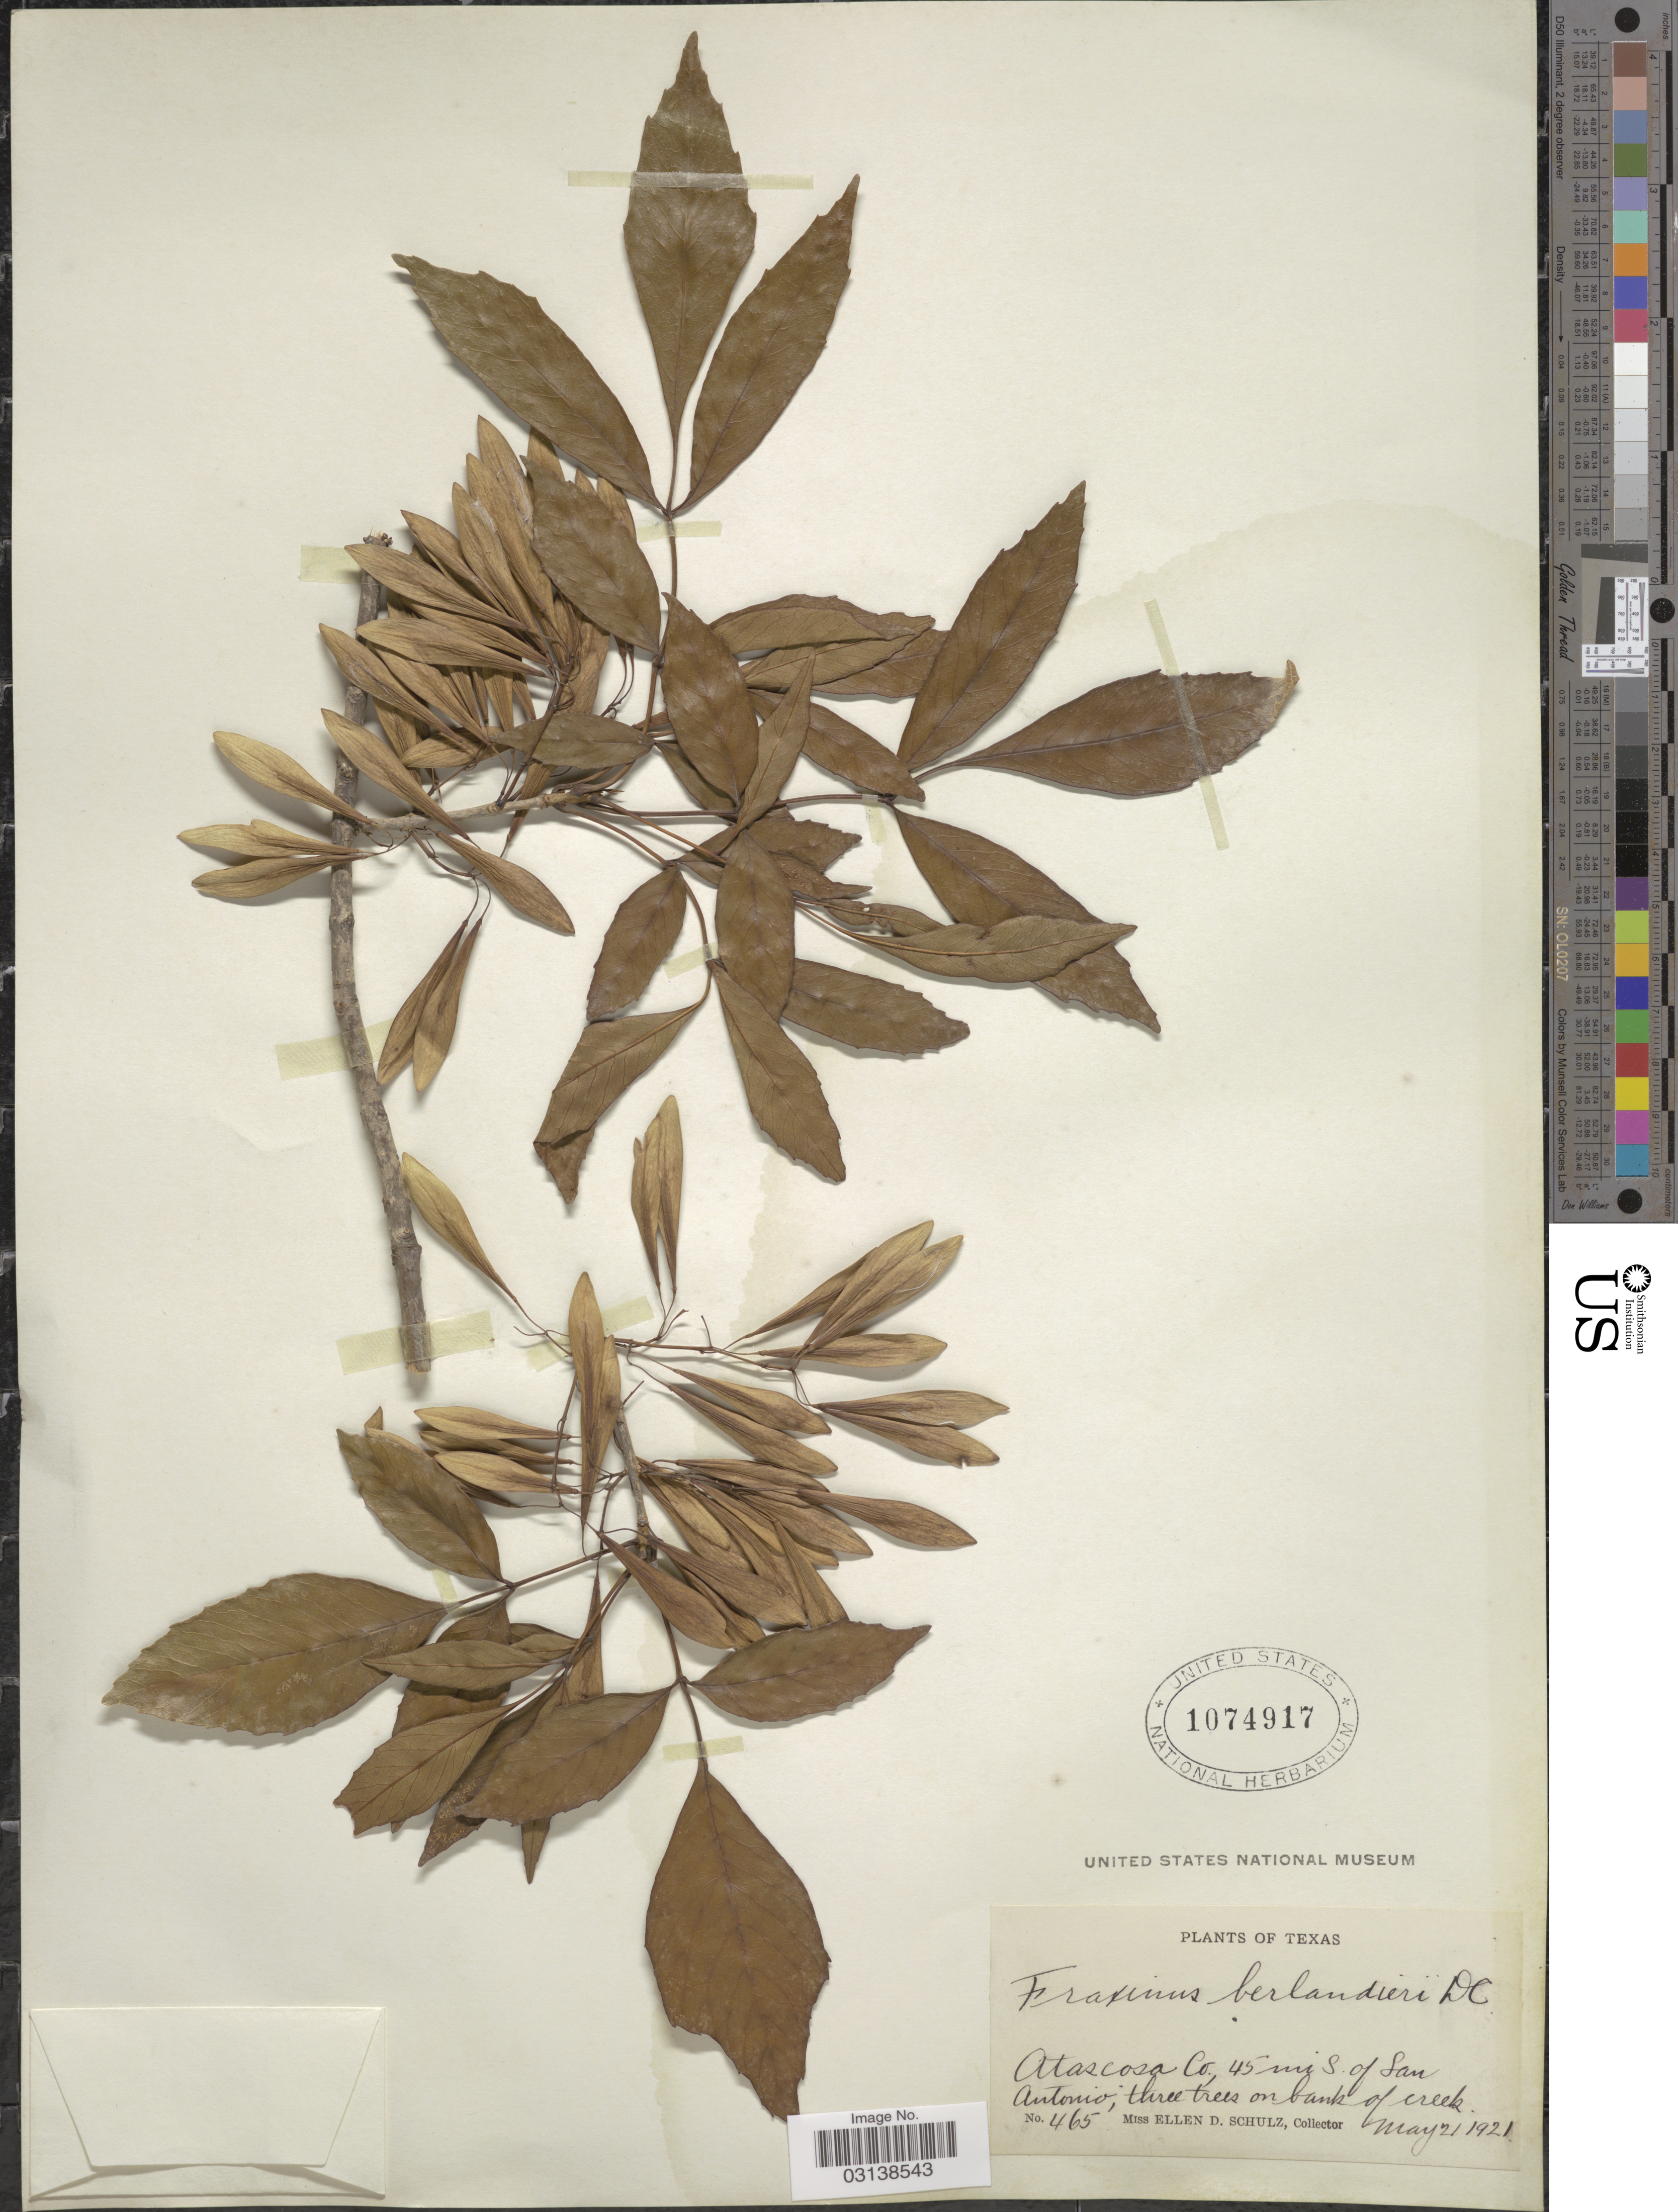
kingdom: Plantae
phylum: Tracheophyta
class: Magnoliopsida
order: Lamiales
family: Oleaceae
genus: Fraxinus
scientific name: Fraxinus berlandieriana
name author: A. DC.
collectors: E. D. Schulz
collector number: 465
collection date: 1921-05-21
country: United States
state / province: Texas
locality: Atascosa Co., 45 mi S. of San Antonio.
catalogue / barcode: US 1074917